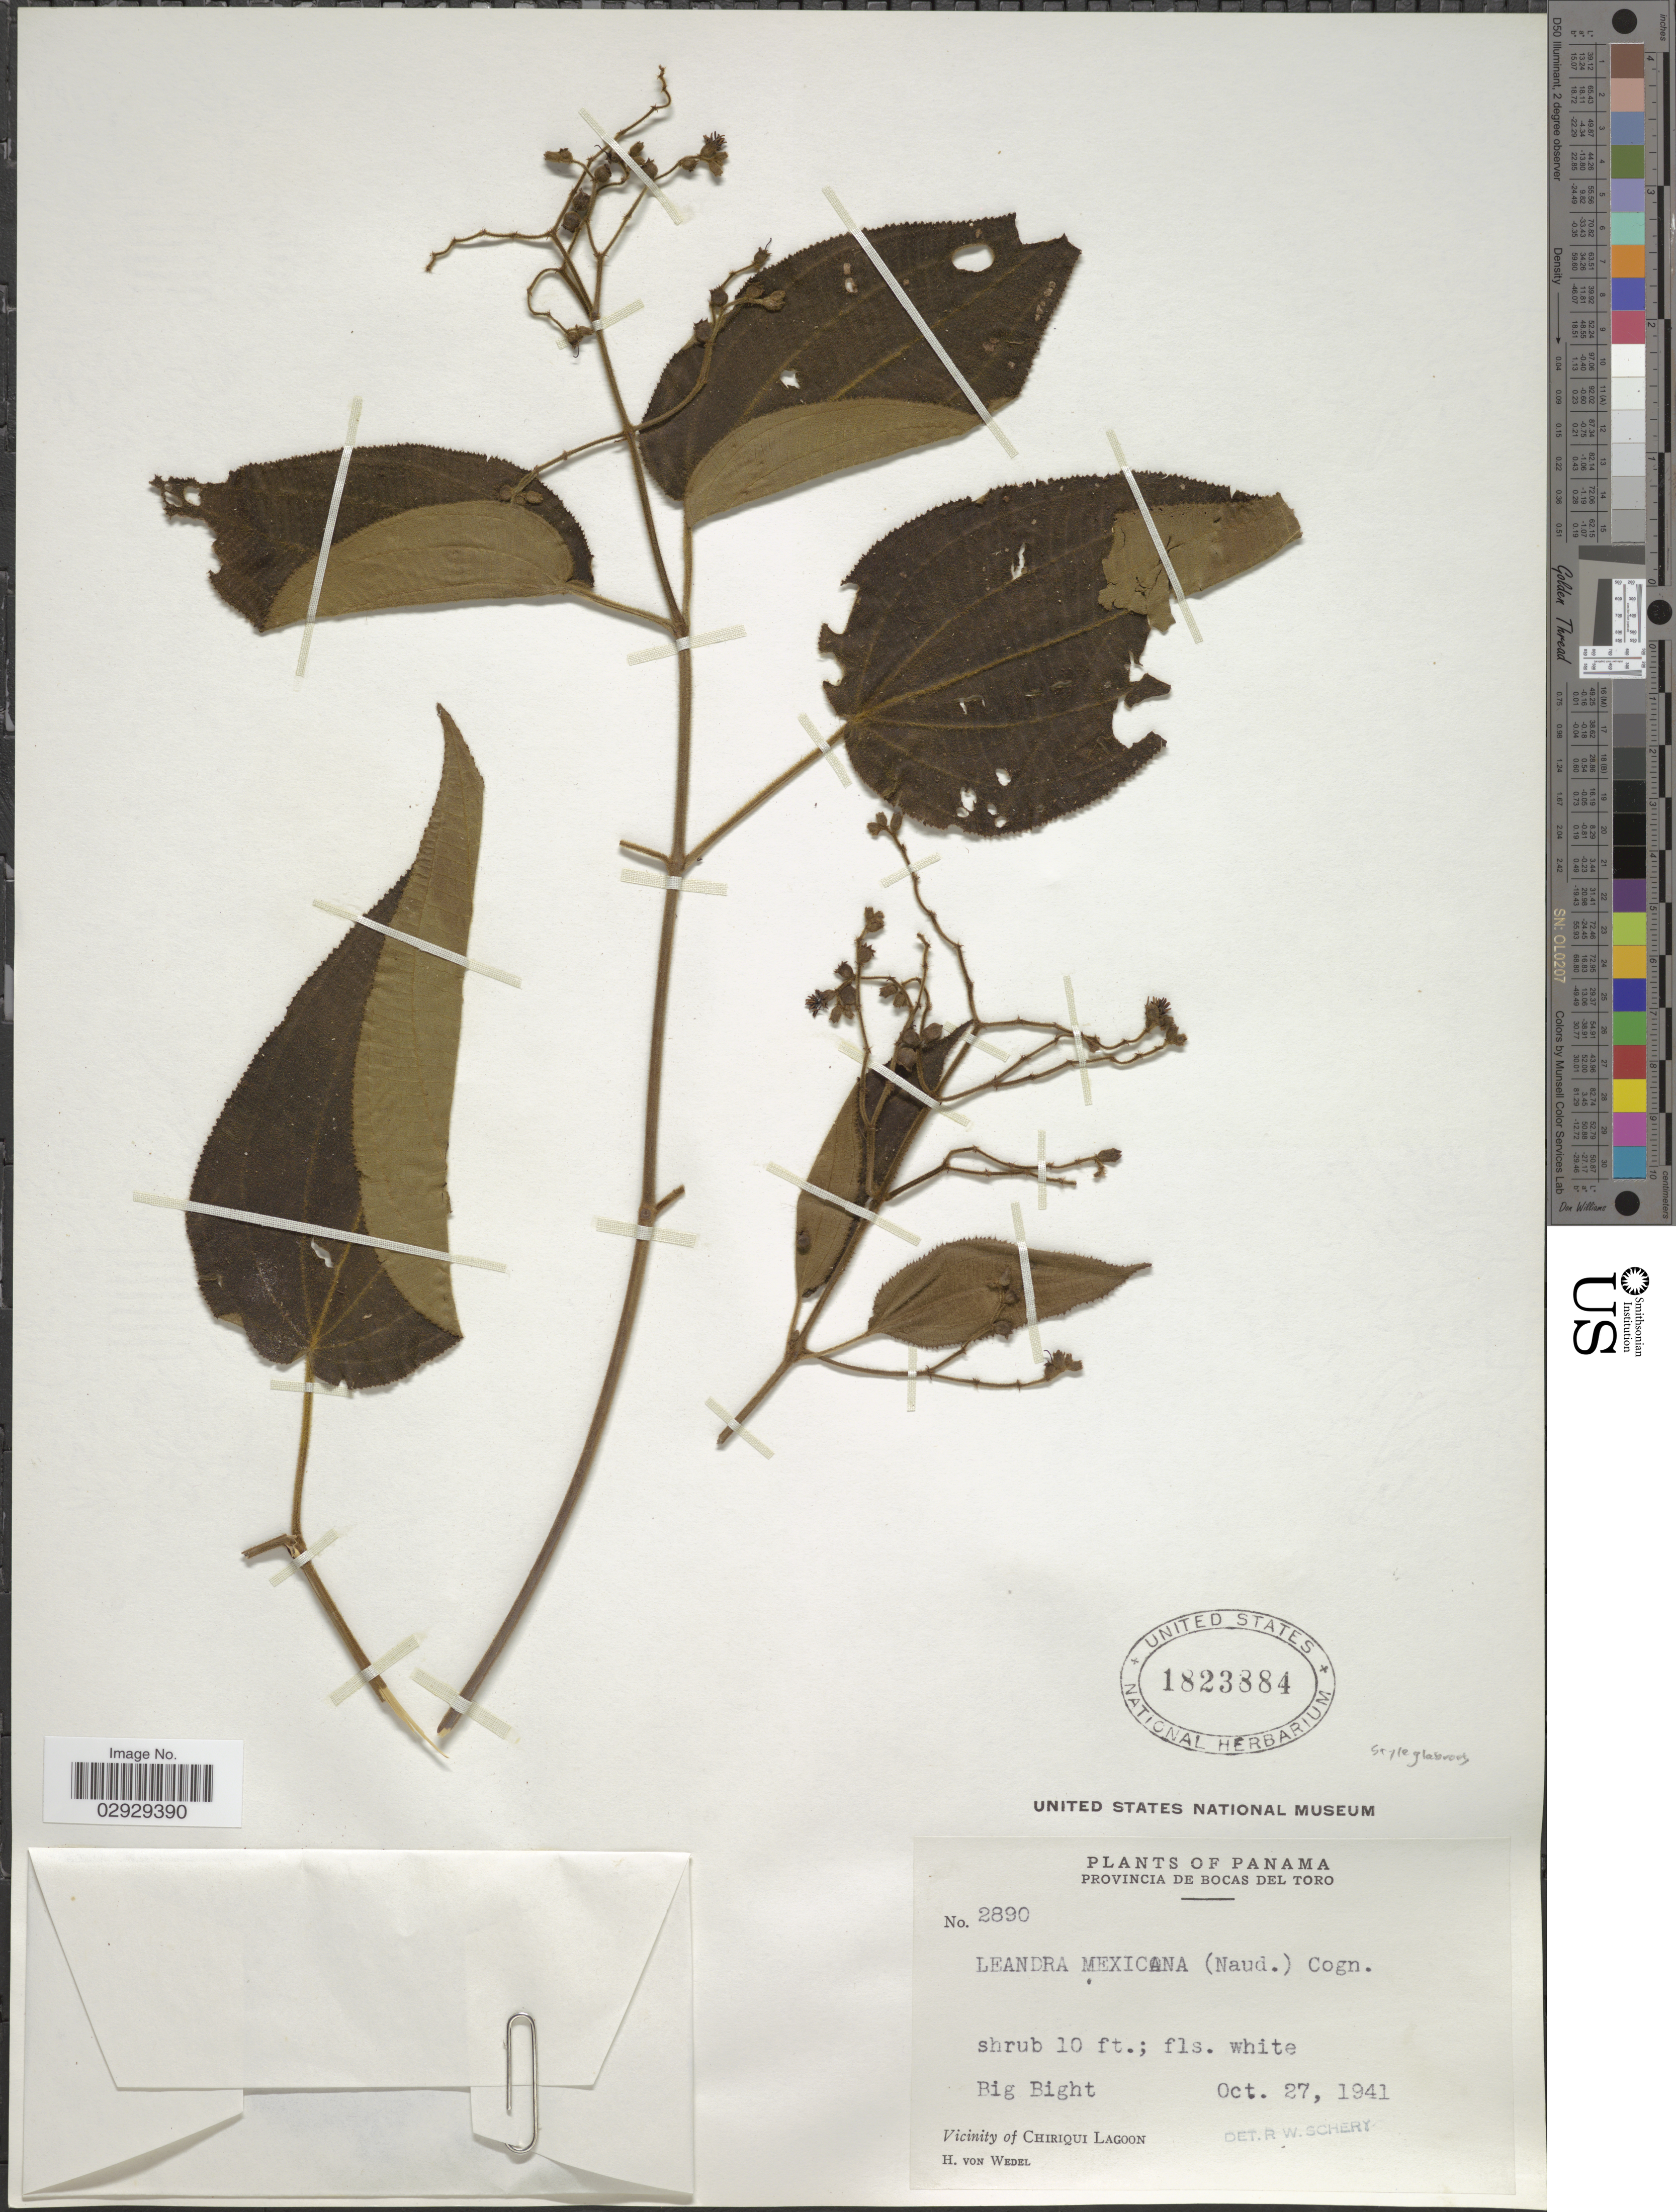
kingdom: Plantae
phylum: Tracheophyta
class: Magnoliopsida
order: Myrtales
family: Melastomataceae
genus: Leandra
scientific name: Leandra mexicana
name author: (Naudin) Cogn.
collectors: H. von Wedel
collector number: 2890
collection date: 1941-10-27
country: Panama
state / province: Bocas del Toro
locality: Big Light. Vicinity of Chiriqui Lagoon.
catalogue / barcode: US 1823884